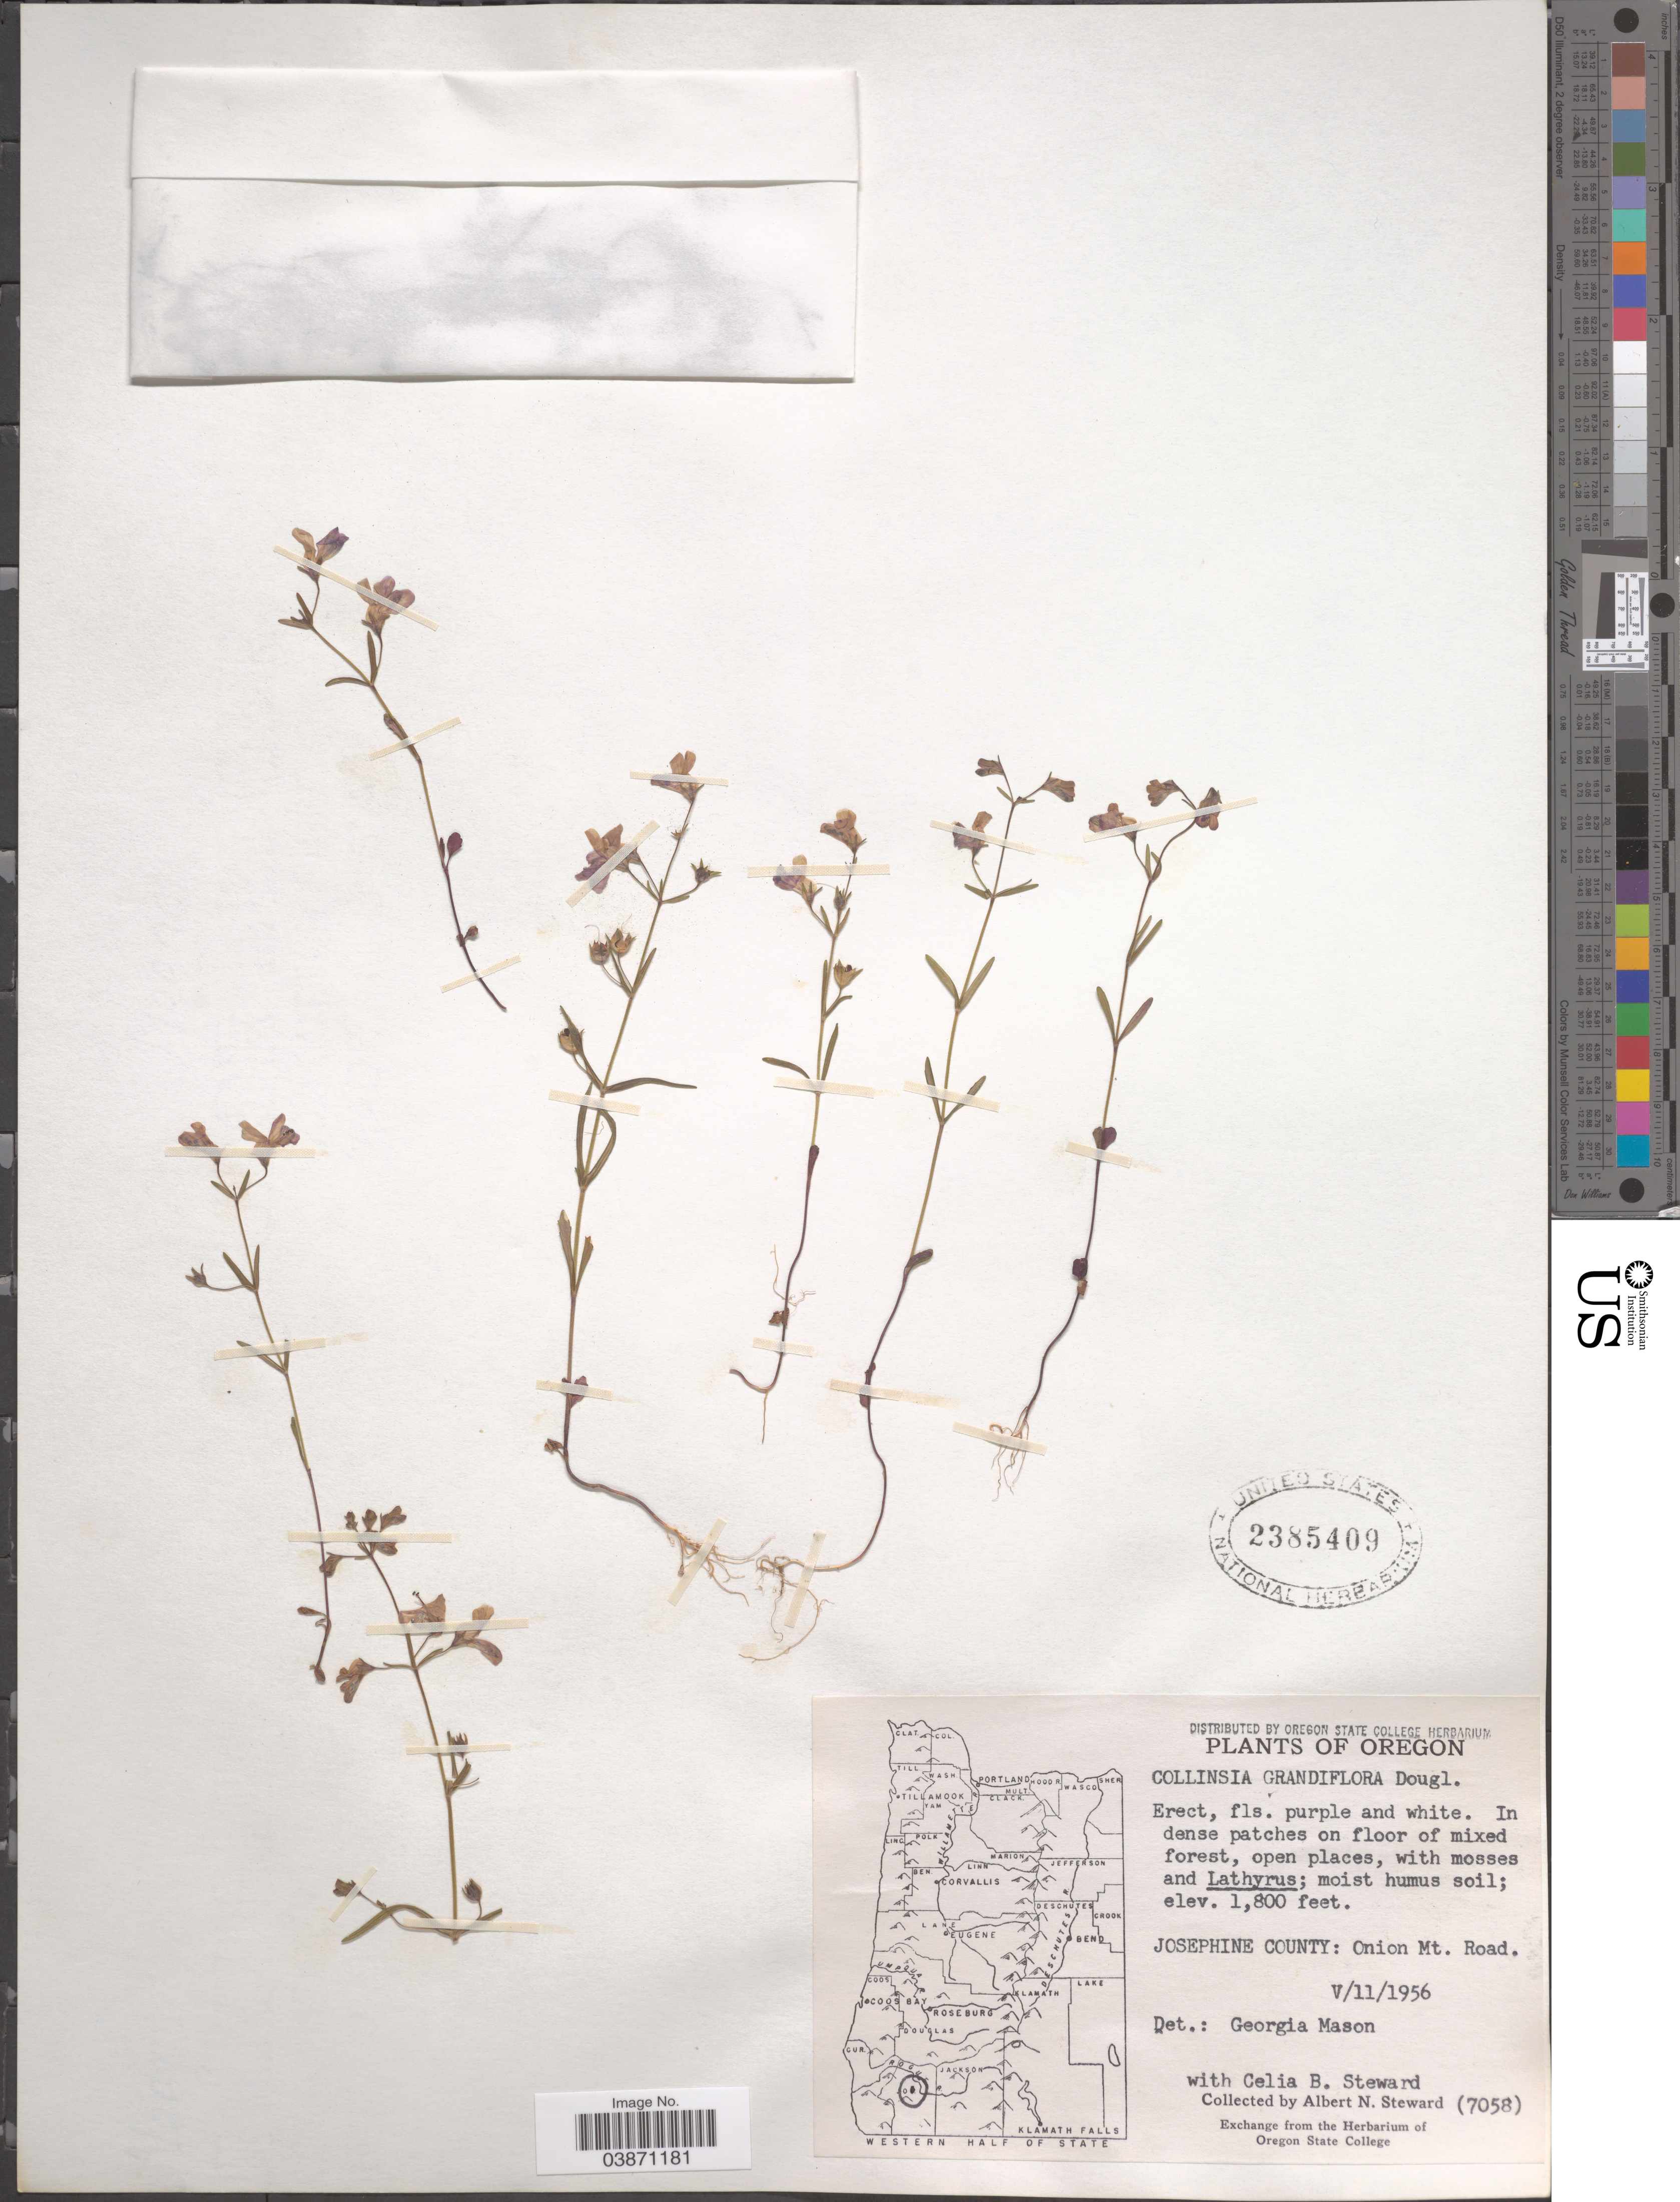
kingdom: Plantae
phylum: Tracheophyta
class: Magnoliopsida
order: Lamiales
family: Plantaginaceae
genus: Collinsia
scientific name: Collinsia grandiflora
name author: Lindl.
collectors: A. N. Steward & C. Steward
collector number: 7058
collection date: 1956-05-11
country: United States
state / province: Oregon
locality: Josephine County: Onion Mt. Road.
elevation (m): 549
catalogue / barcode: US 2385409